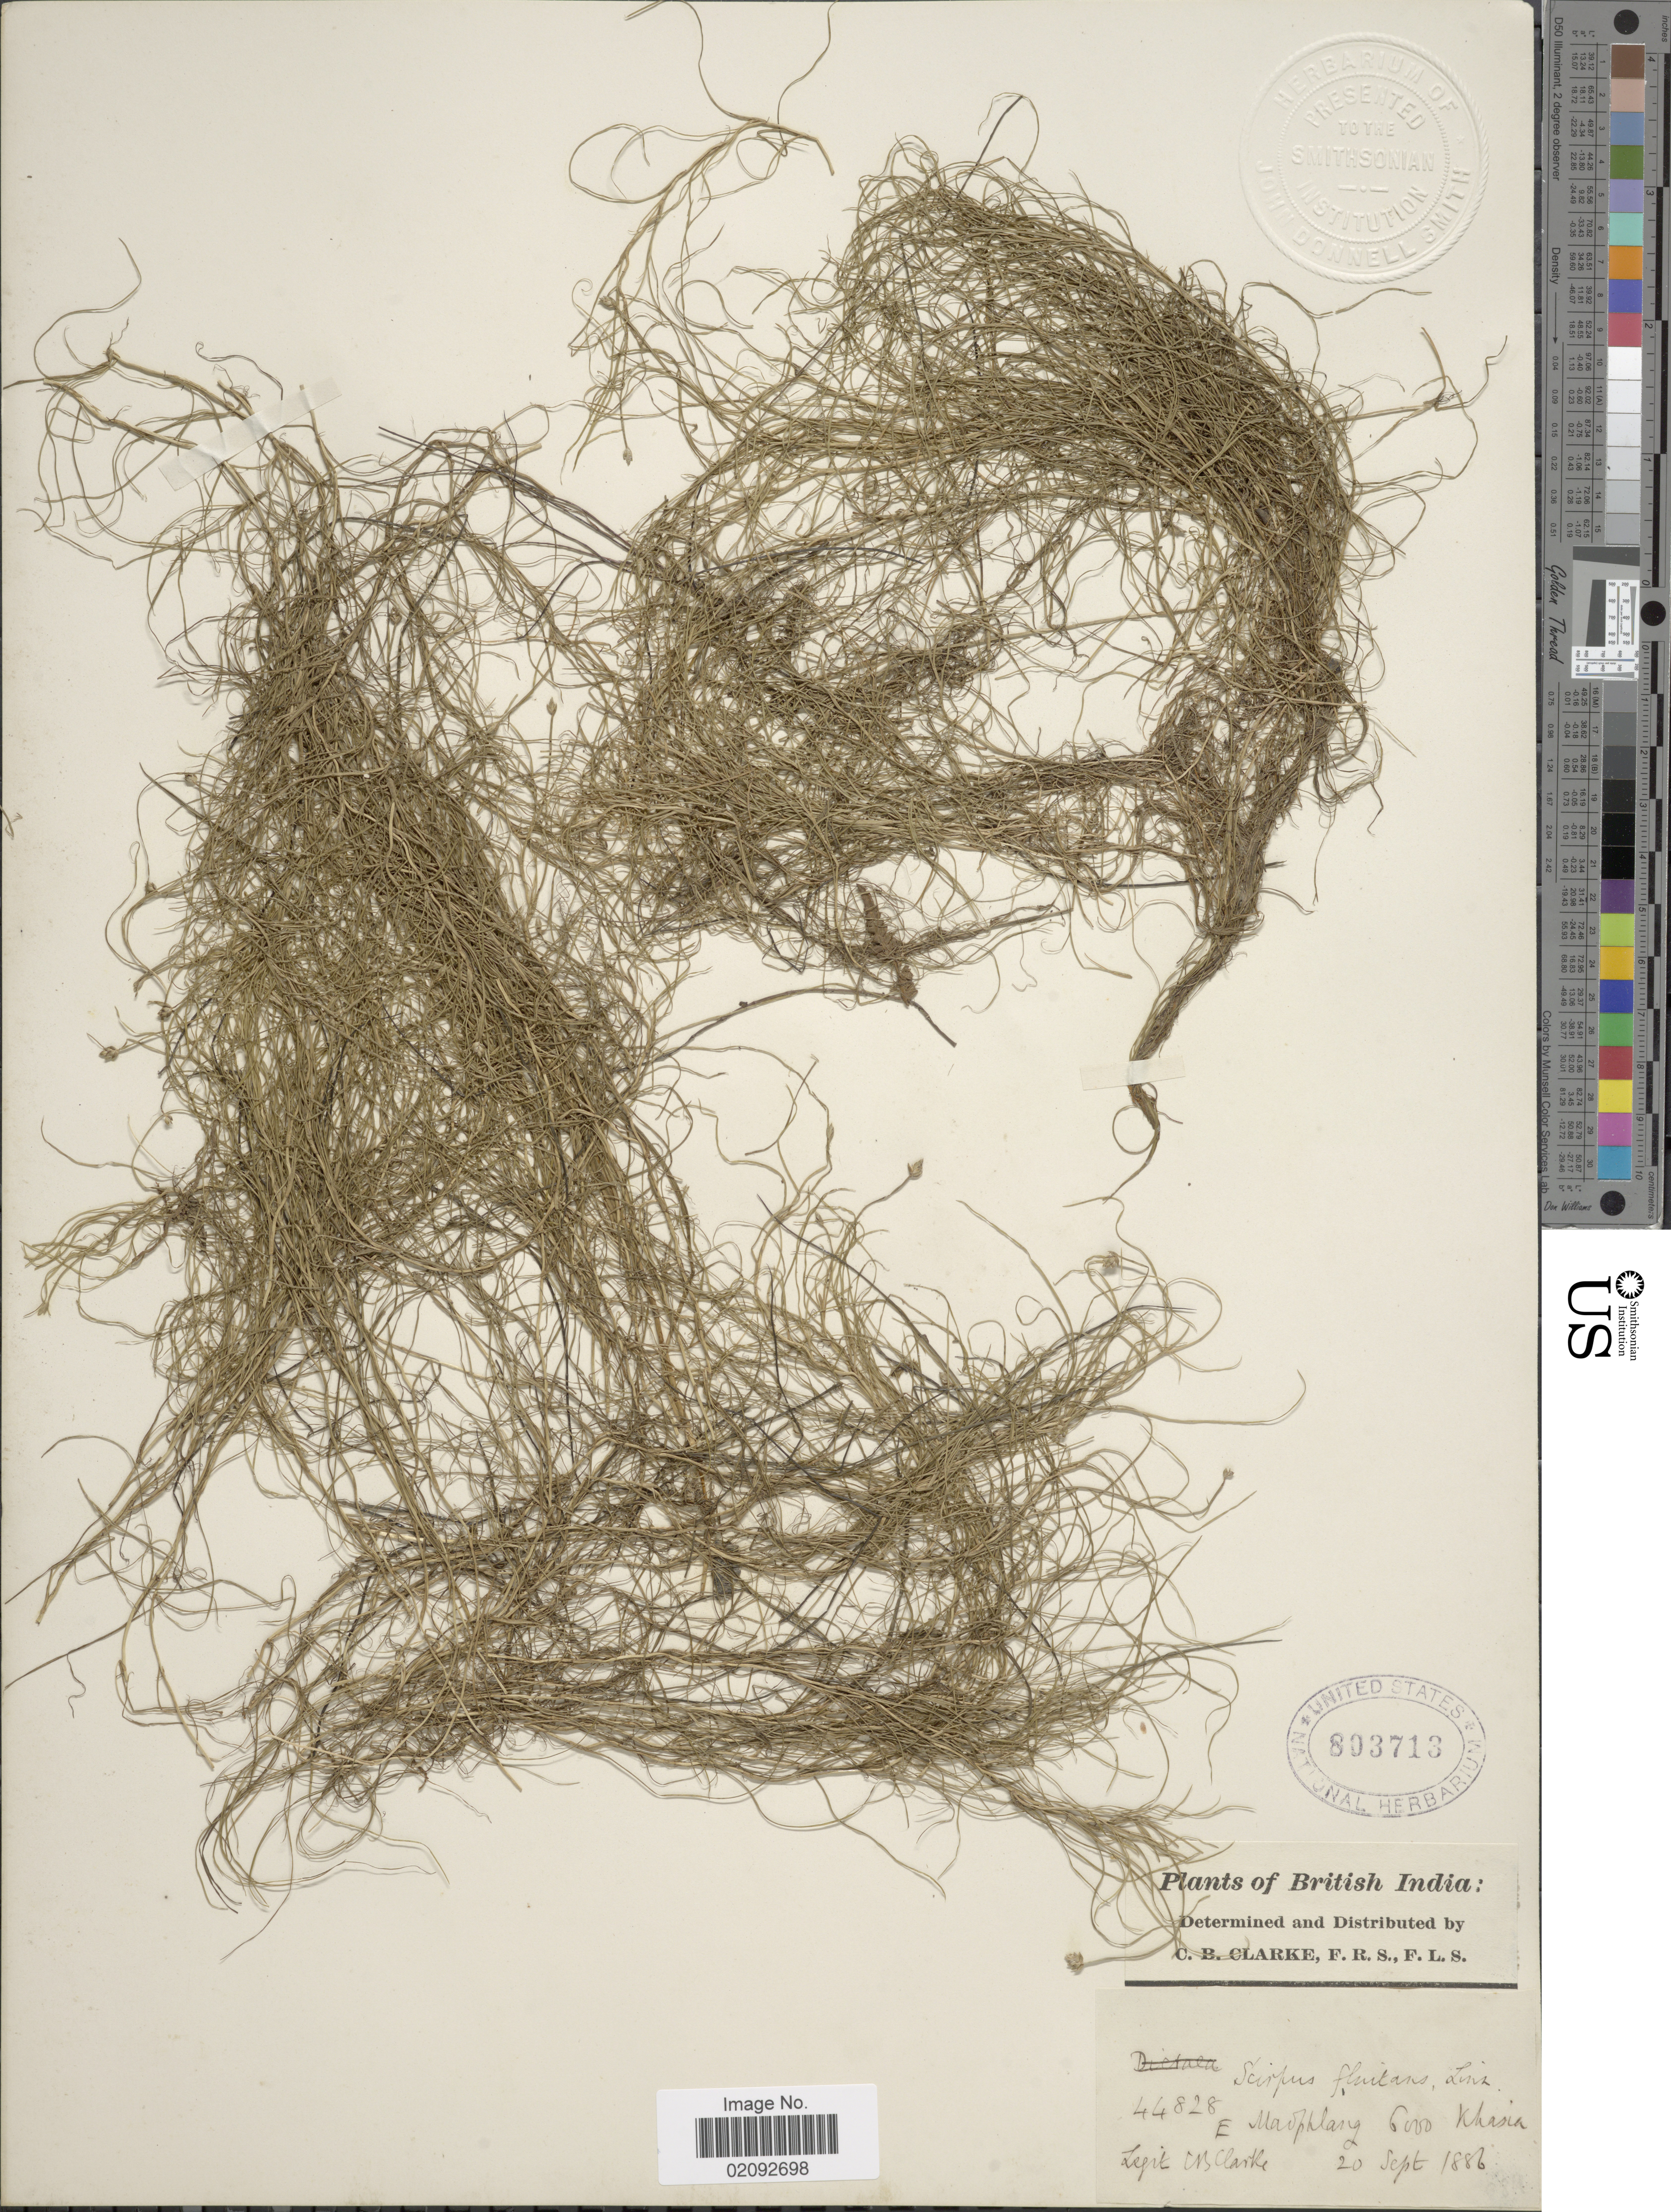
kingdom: Plantae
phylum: Tracheophyta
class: Liliopsida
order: Poales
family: Cyperaceae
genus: Isolepis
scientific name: Isolepis fluitans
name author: (L.) R. Br.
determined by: Strong, Mark T., (BOT), Smithsonian Institution - National Museum of Natural History (UNITED STATES)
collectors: C. B. Clarke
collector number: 44828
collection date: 1886-09-20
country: India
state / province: Meghalaya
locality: British India, E Mawphlang, Khasia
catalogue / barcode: US 803713